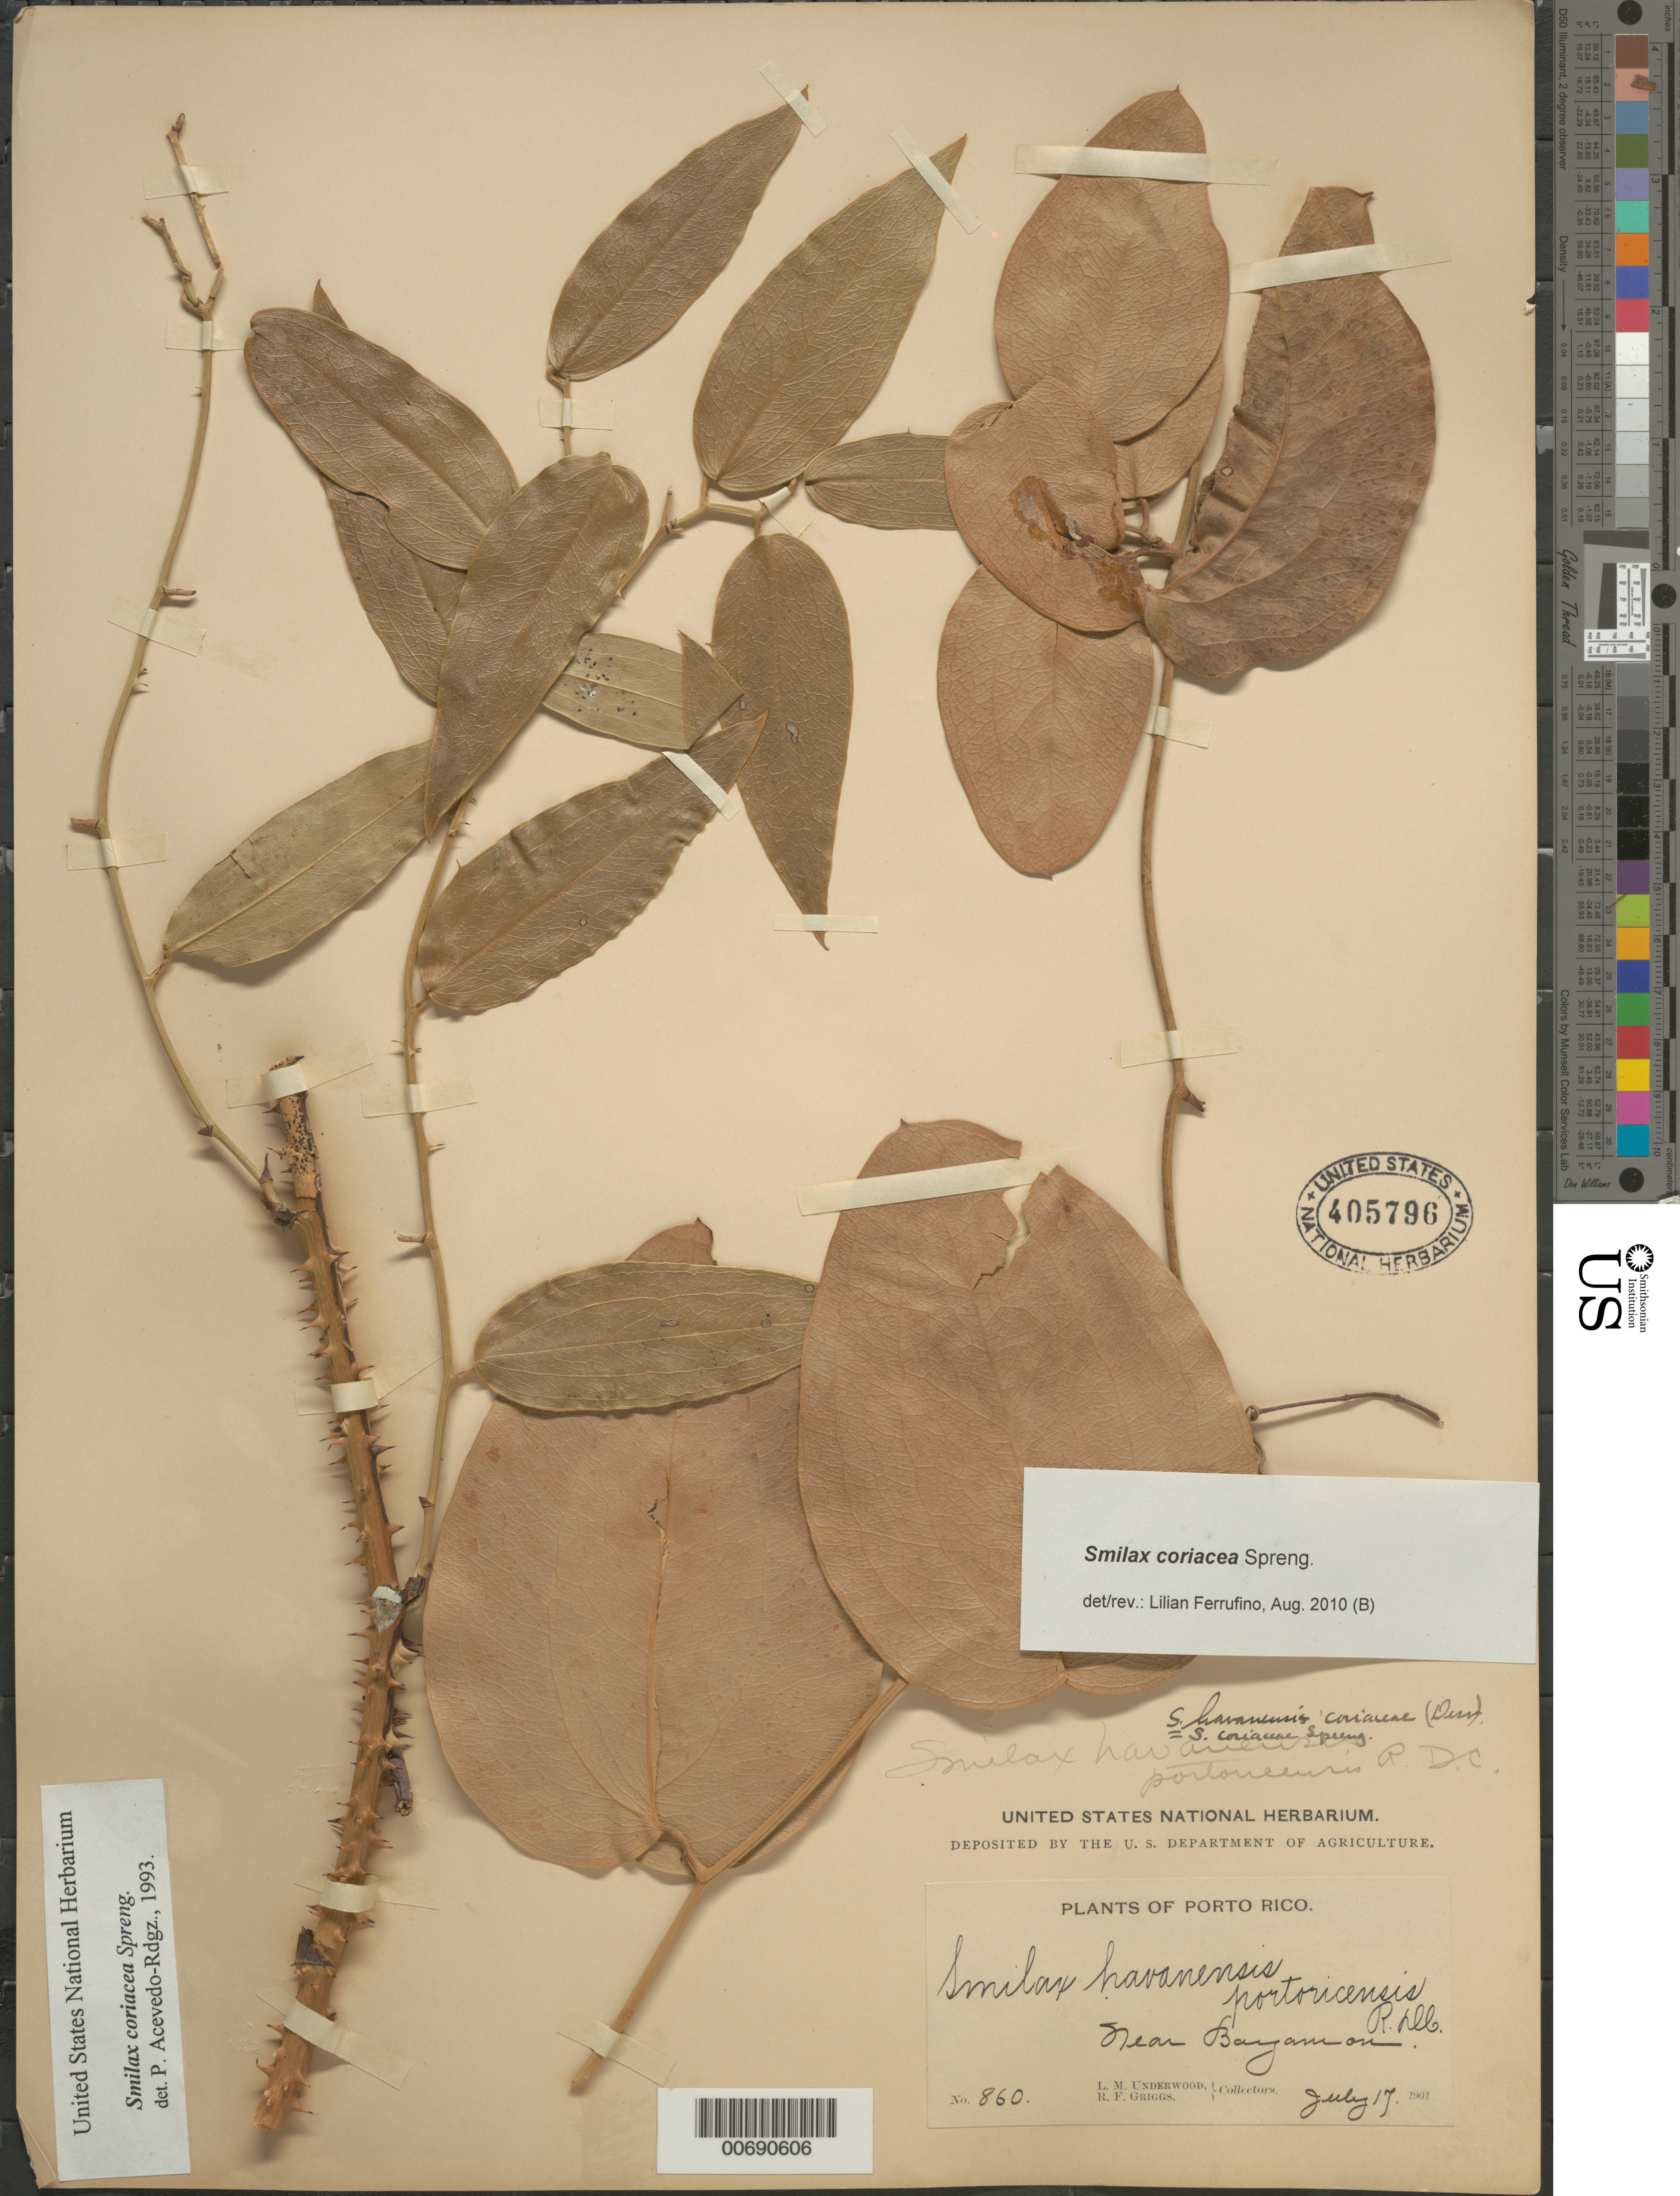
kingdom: Plantae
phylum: Tracheophyta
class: Liliopsida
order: Liliales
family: Smilacaceae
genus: Smilax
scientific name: Smilax coriacea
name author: Spreng.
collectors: L. M. Underwood & R. F. Griggs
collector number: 860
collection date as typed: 17 Jul 1901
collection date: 1901-07-17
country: Puerto Rico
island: Greater Antilles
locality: Near Bayamon.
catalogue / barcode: US 405796